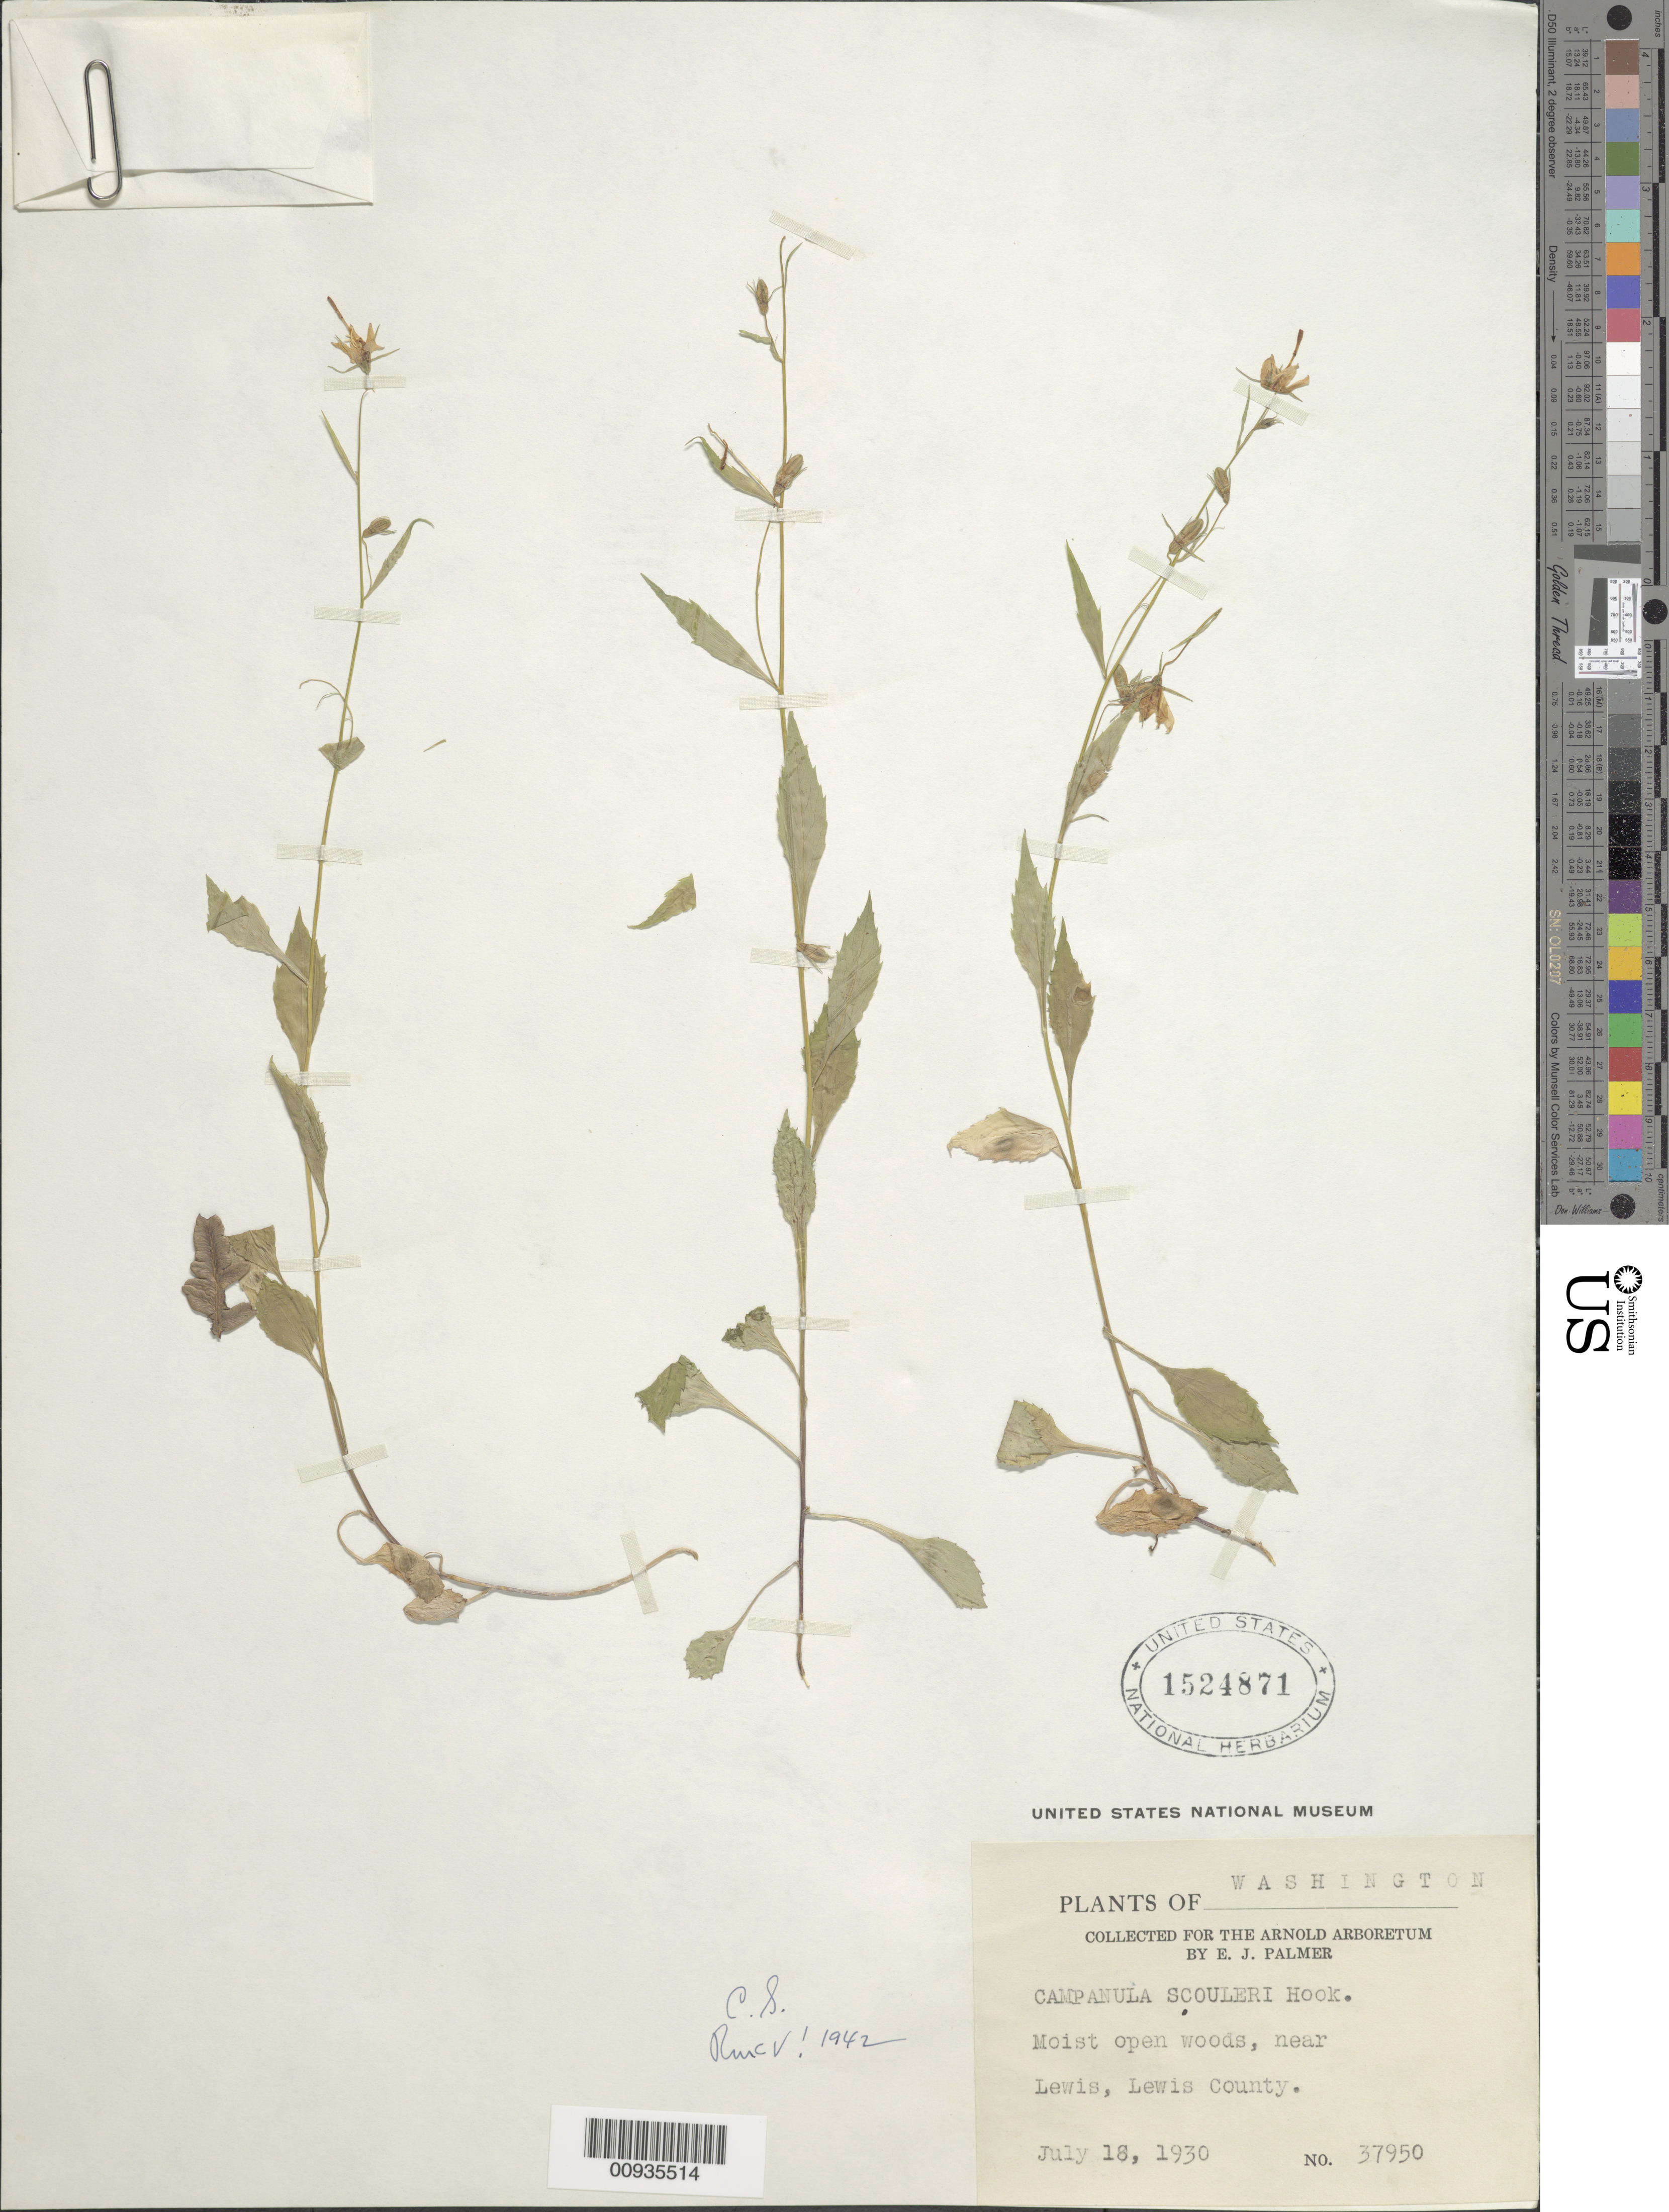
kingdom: Plantae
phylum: Tracheophyta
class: Magnoliopsida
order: Asterales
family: Campanulaceae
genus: Campanula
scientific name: Campanula scouleri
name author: Hook.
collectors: E. J. Palmer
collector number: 37950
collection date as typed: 18 Jul 1930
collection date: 1930-07-18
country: United States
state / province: Washington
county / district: Lewis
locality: Lewis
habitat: moist open woods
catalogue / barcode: US 1524871